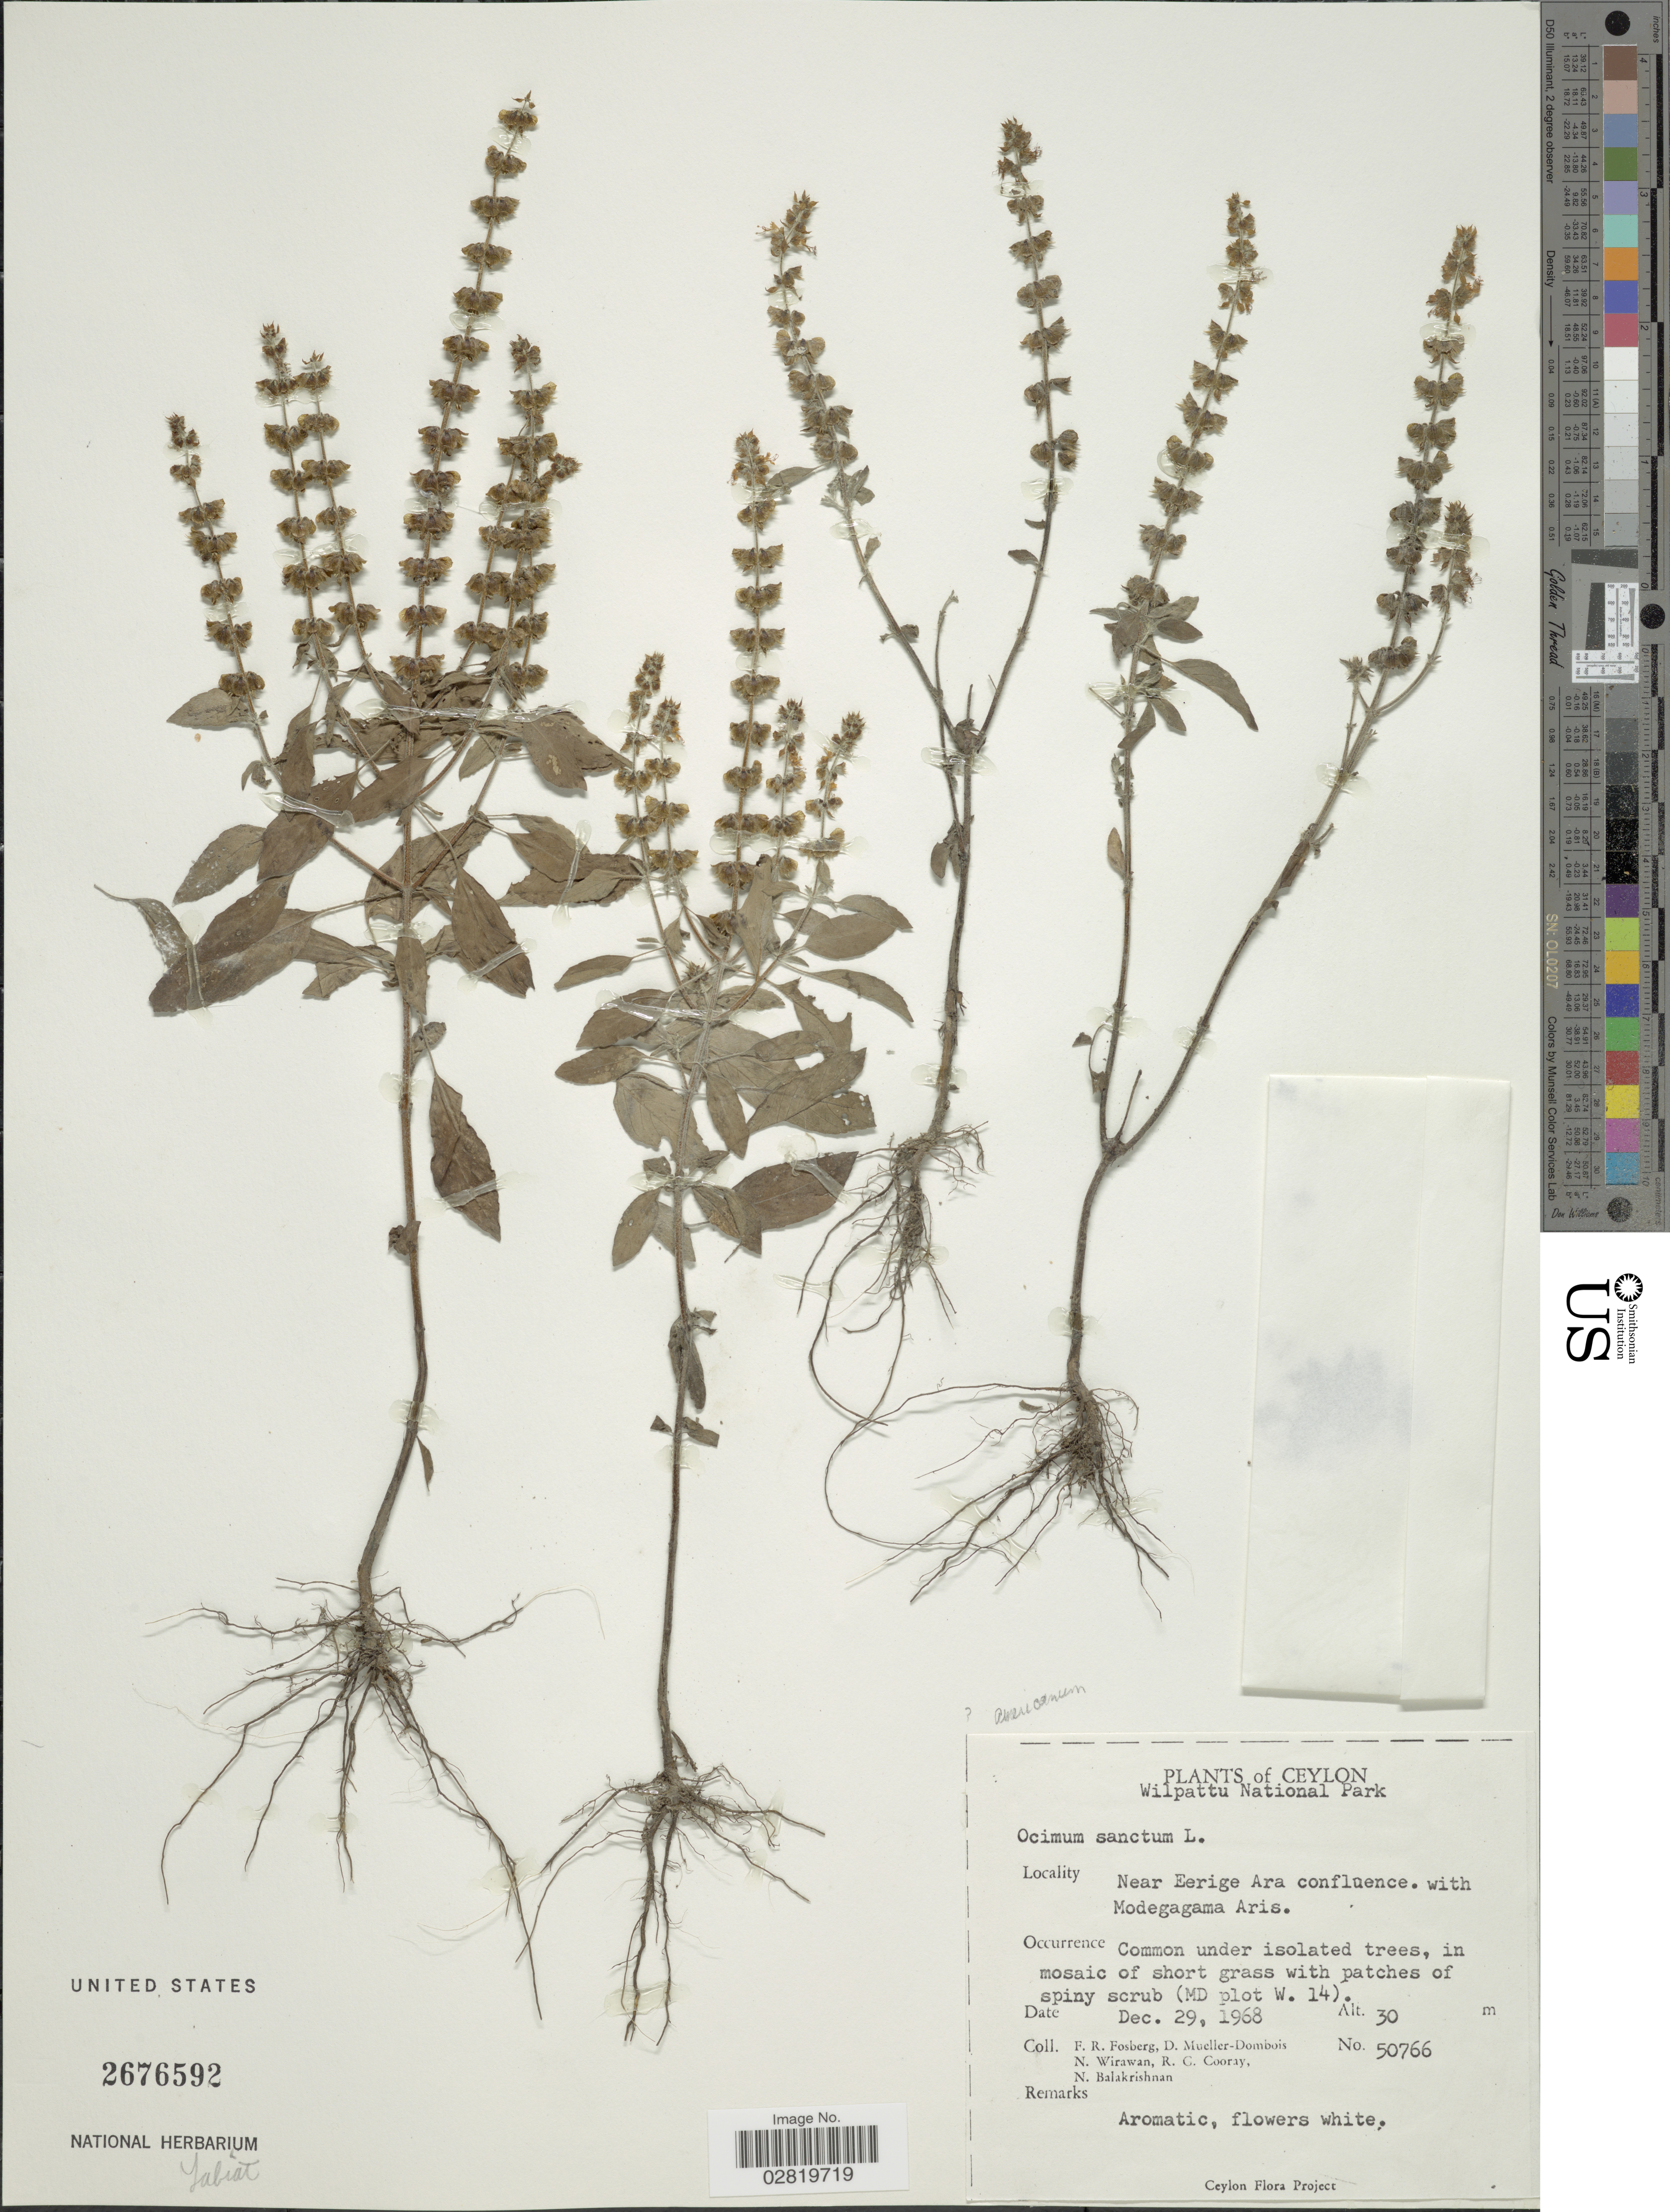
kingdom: Plantae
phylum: Tracheophyta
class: Magnoliopsida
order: Lamiales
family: Lamiaceae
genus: Ocimum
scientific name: Ocimum americanum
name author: L.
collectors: F. R. Fosberg, D. Mueller-Dombois, N. Wirawan, R. Cooray & N. Balakrishnan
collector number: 50766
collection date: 1968-12-29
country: Sri Lanka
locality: Ceylon, Wilpattu National Park, Near Eerige Ara confluence. with Modegagama Aris (MD Plot W. 14).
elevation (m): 30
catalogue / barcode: US 2676592